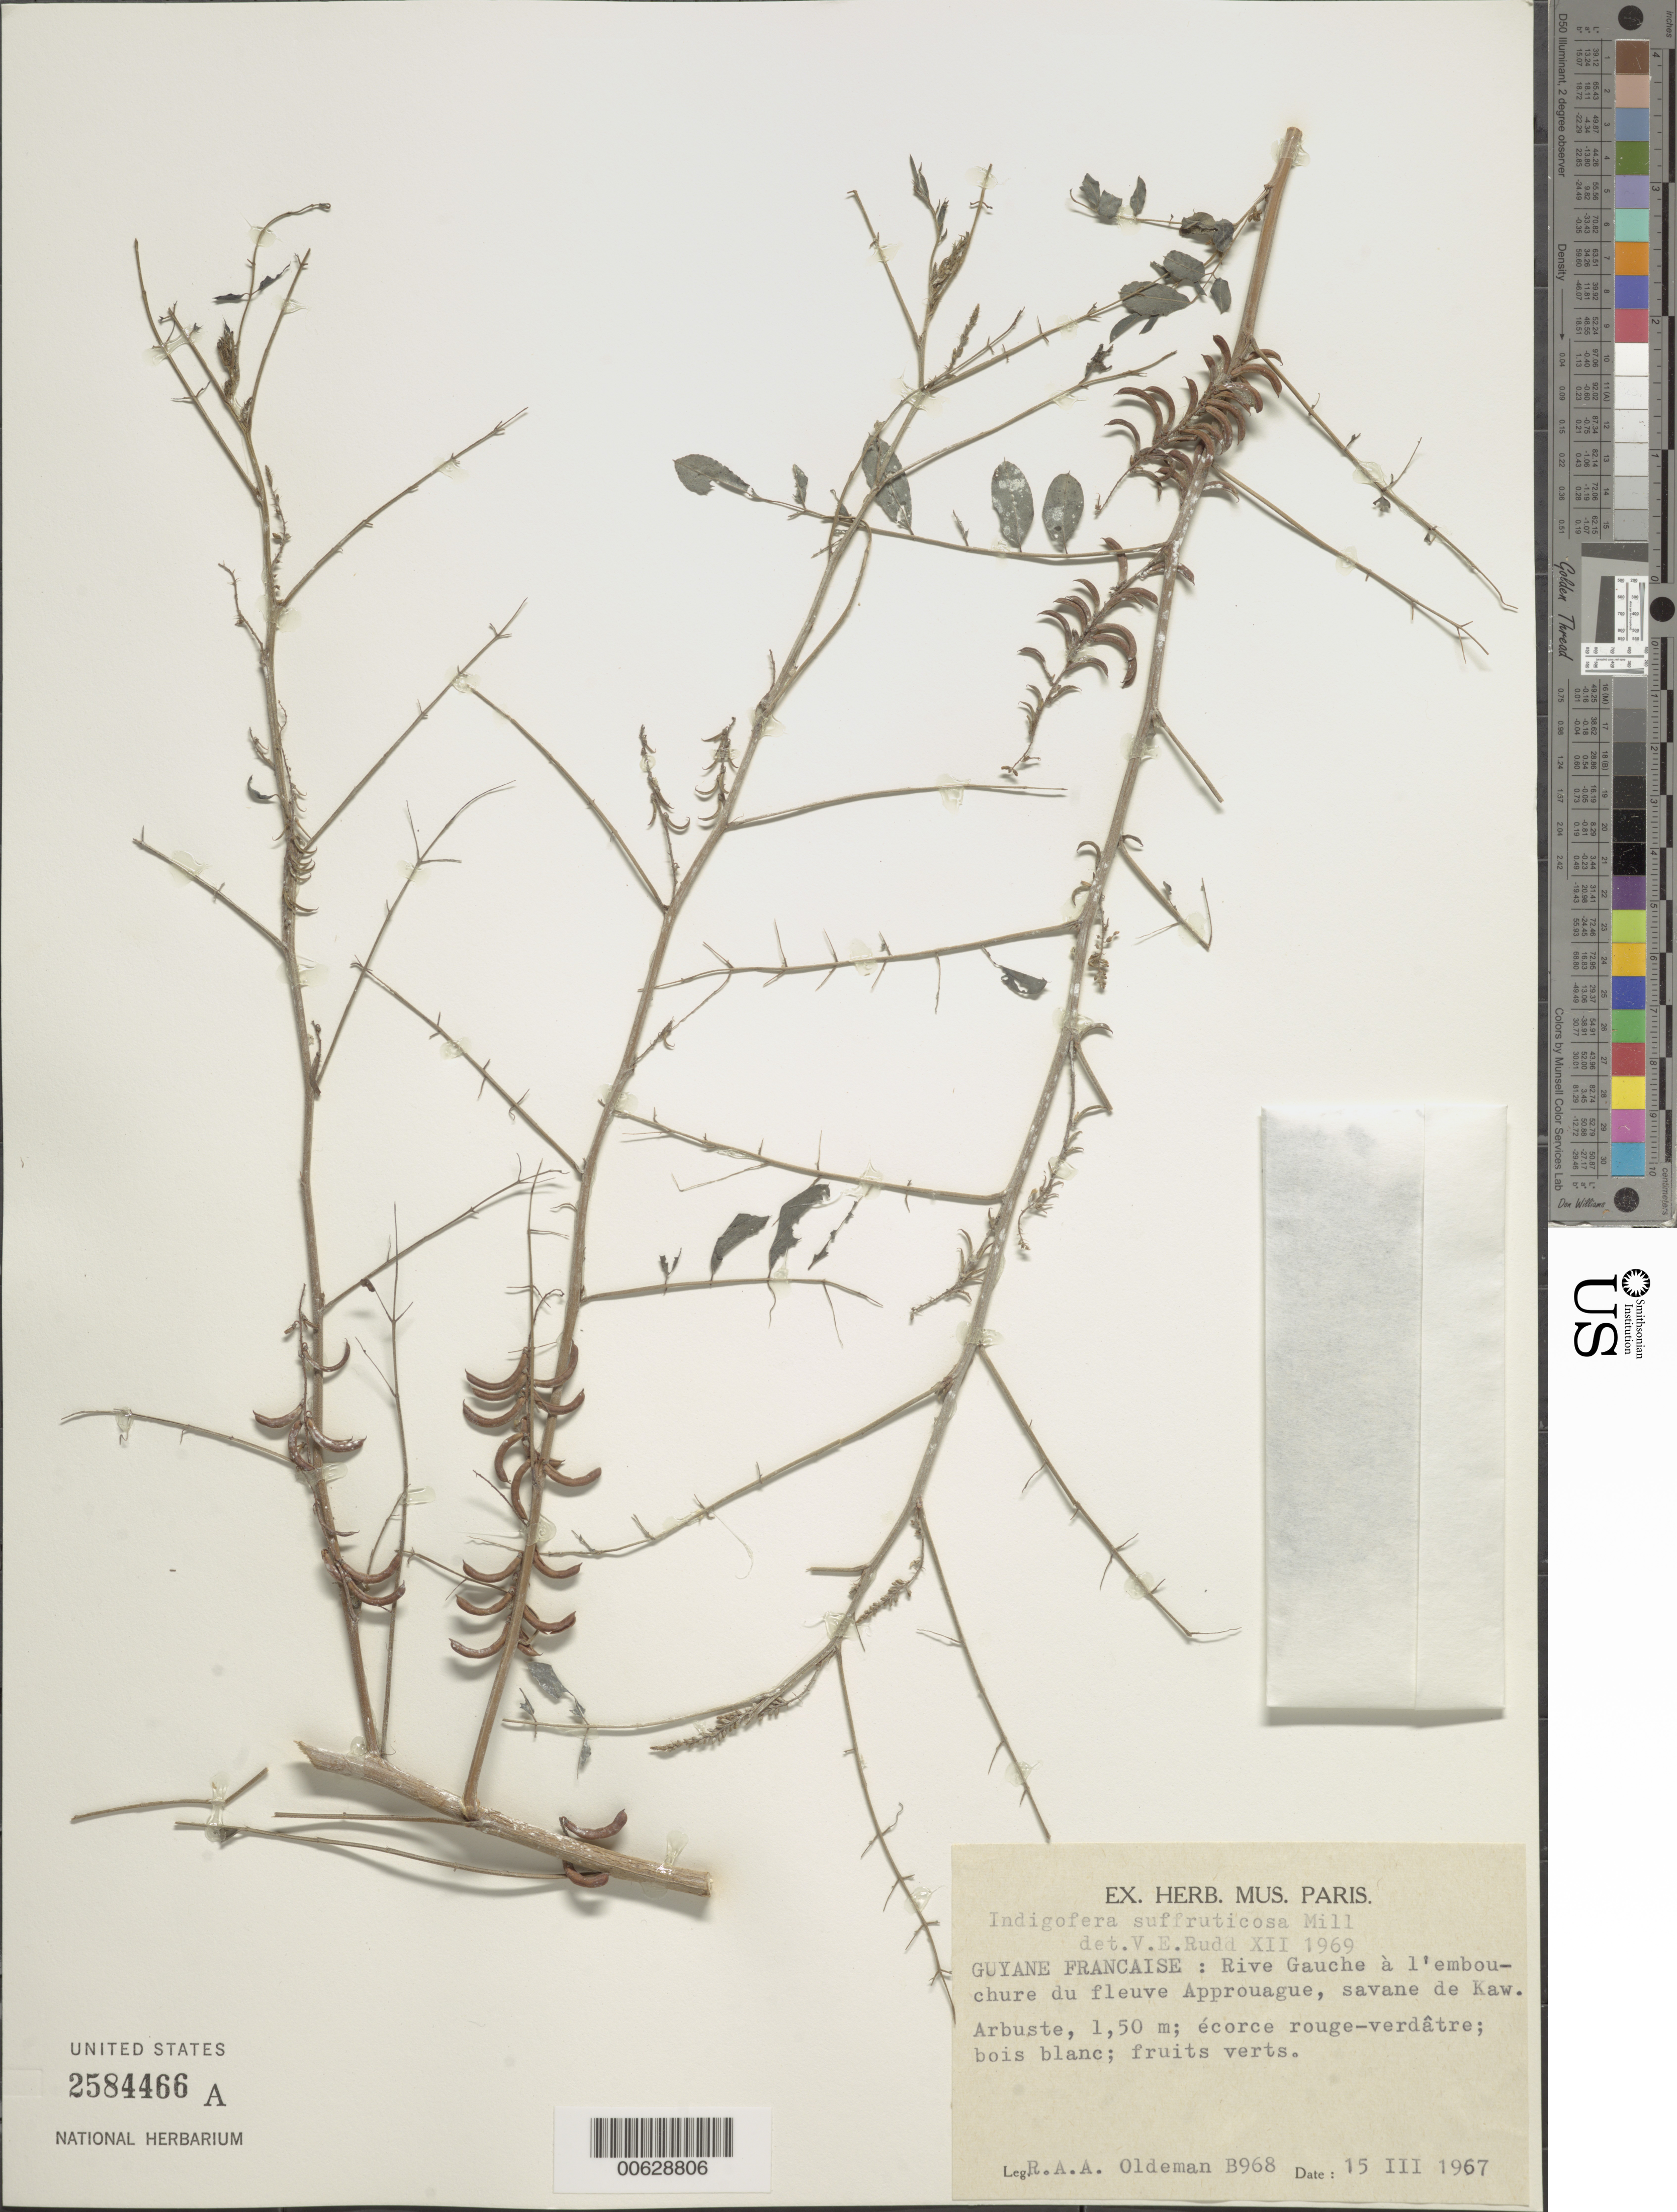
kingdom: Plantae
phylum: Tracheophyta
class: Magnoliopsida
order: Fabales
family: Fabaceae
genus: Indigofera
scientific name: Indigofera suffruticosa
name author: Mill.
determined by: Rudd, V. E.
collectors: R. Oldeman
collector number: B 968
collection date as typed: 15-Mar-67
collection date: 1967-03-15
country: French Guiana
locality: Approuague R., savane Kaw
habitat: Savane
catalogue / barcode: US 2584466A